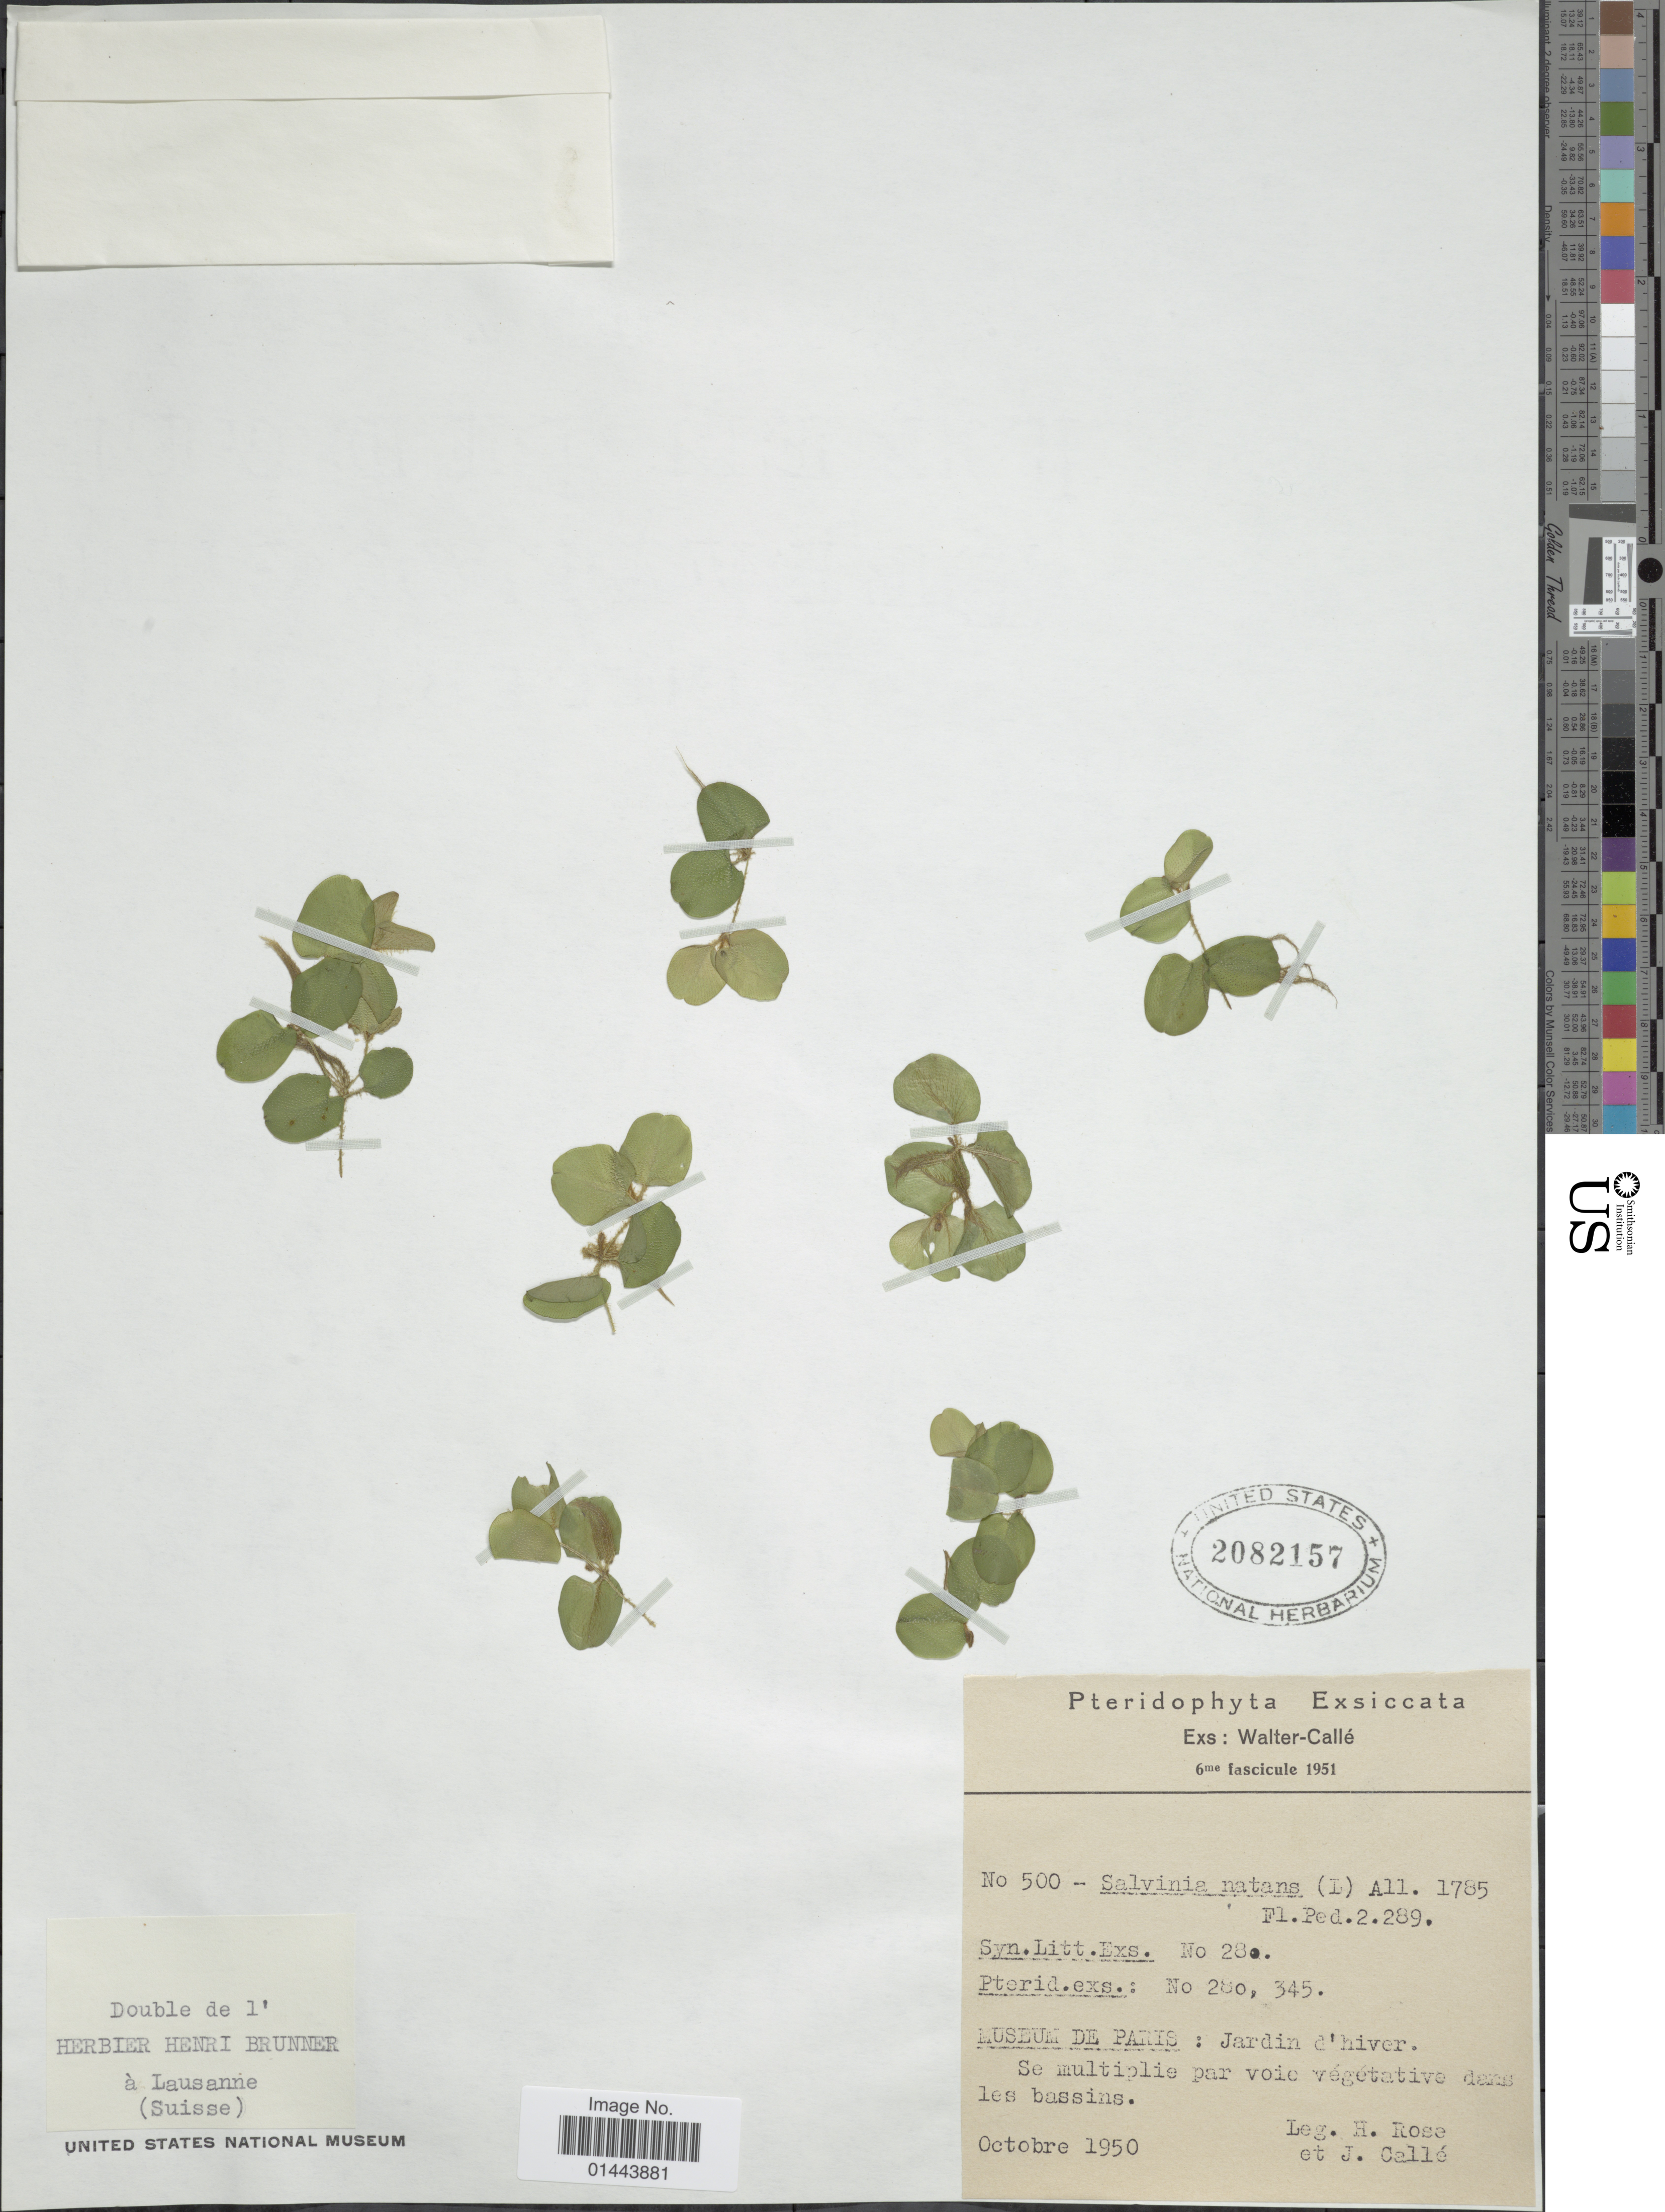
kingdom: Plantae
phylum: Tracheophyta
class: Polypodiopsida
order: Salviniales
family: Salviniaceae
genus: Salvinia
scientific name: Salvinia natans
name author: (L.) All.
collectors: H. Rosé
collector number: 500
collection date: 1950-10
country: France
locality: Museum de Paris: jardin d'hiver, Se mutiplie par voie végétative dans les bassins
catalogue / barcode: US 2082157